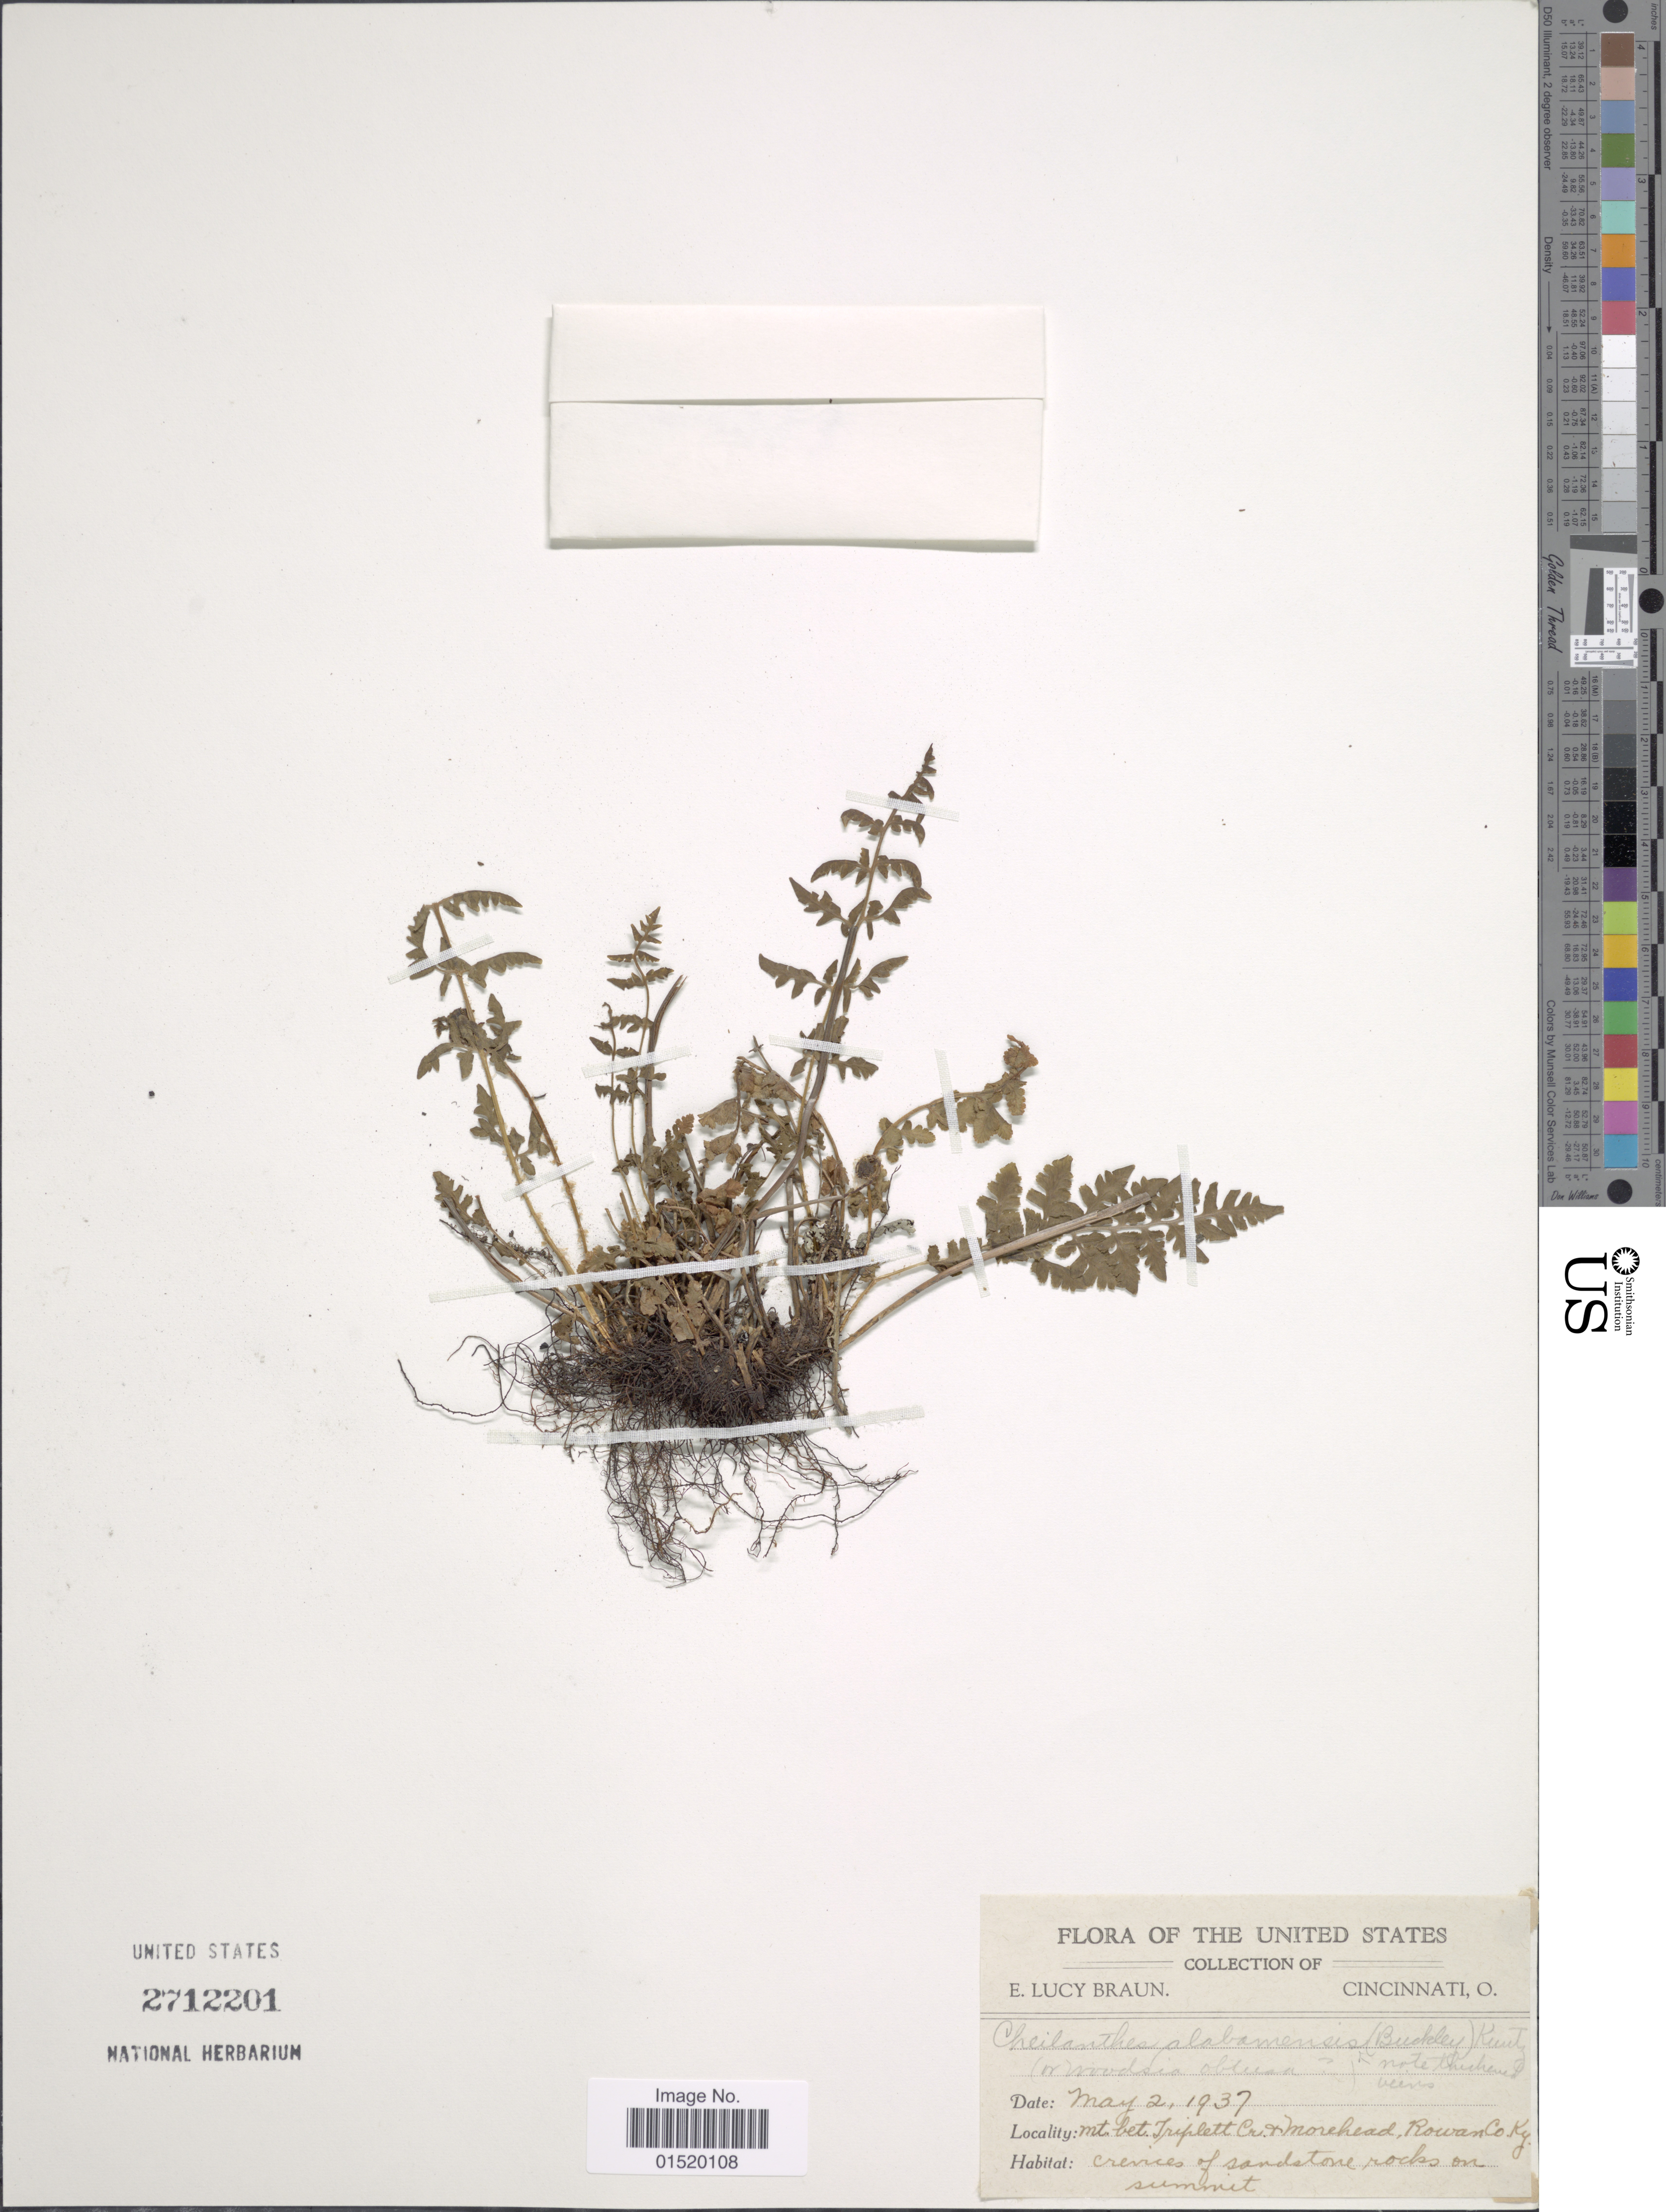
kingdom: Plantae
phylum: Tracheophyta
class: Polypodiopsida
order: Polypodiales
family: Woodsiaceae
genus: Woodsia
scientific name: Woodsia obtusa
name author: (Spreng.) Torr.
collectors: E. L. Braun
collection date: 1937-05-02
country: United States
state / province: Kentucky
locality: Mt bet. Triplett co + Morehead, Rowan Co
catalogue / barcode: US 2712201